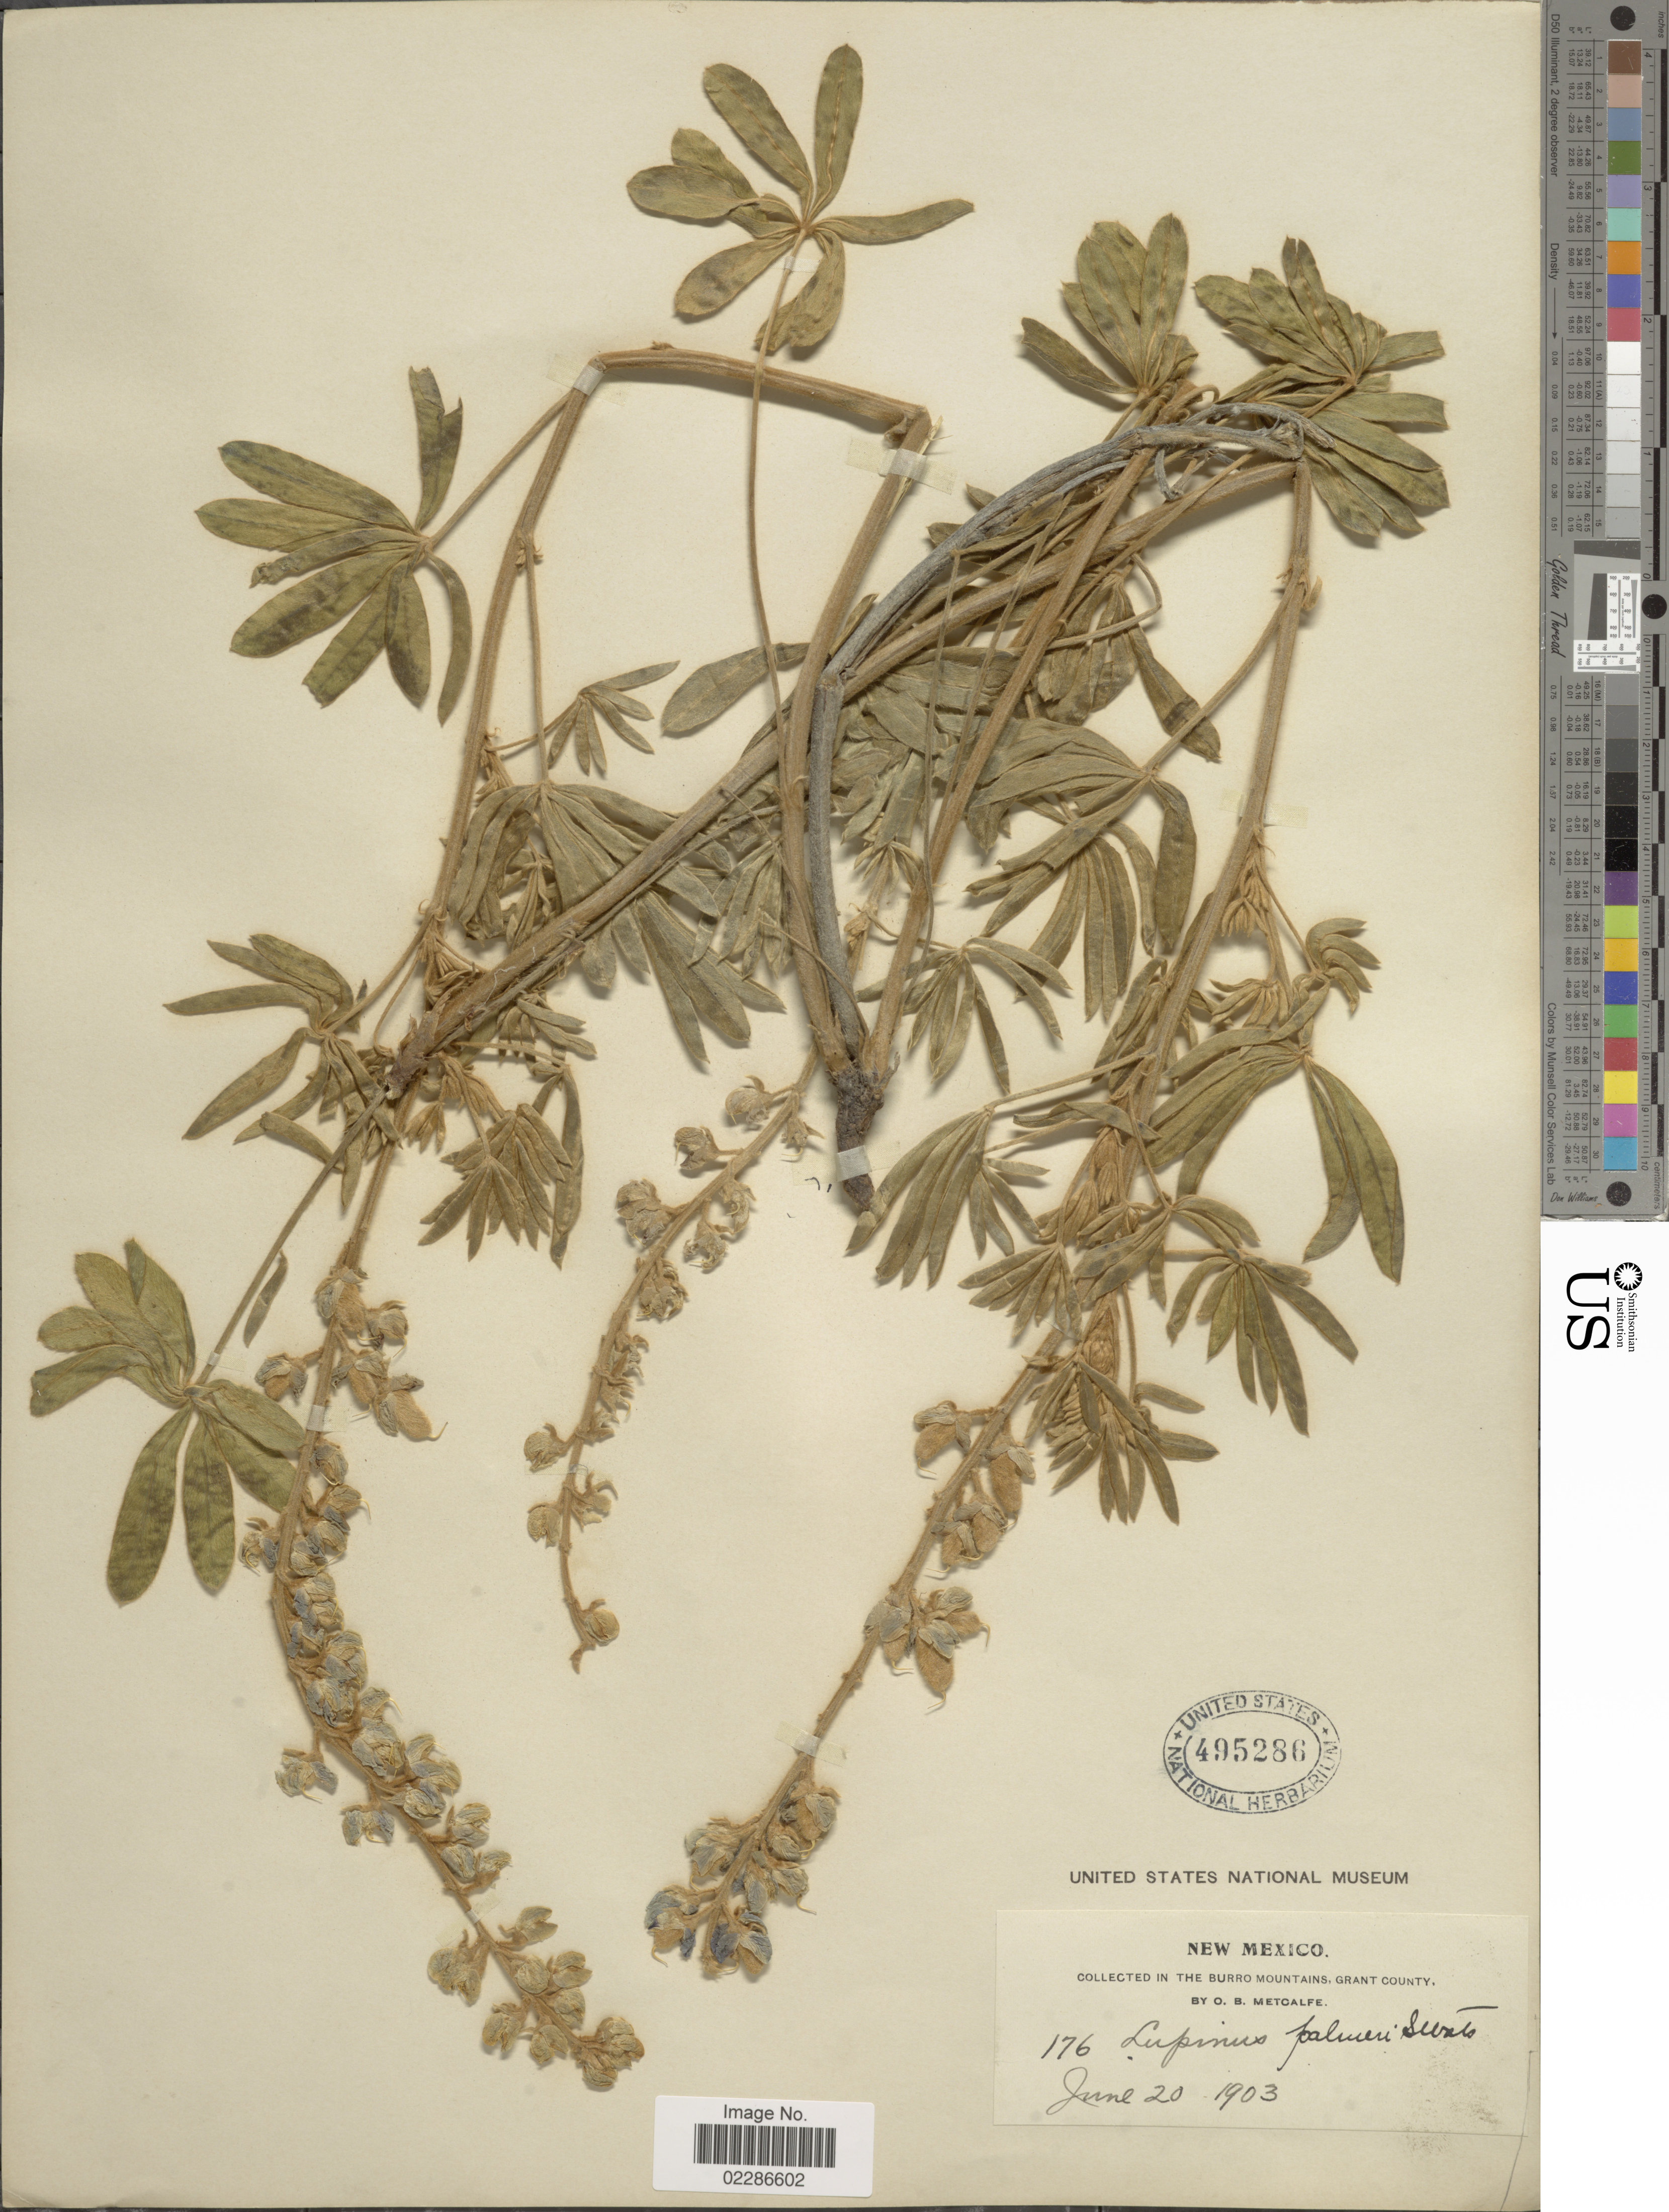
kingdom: Plantae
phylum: Tracheophyta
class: Magnoliopsida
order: Fabales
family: Fabaceae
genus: Lupinus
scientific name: Lupinus palmeri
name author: S. Watson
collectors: O. B. Metcalfe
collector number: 176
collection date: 1903-06-20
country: United States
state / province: New Mexico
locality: In the Burro Mountains, Grant County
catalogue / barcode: US 495286